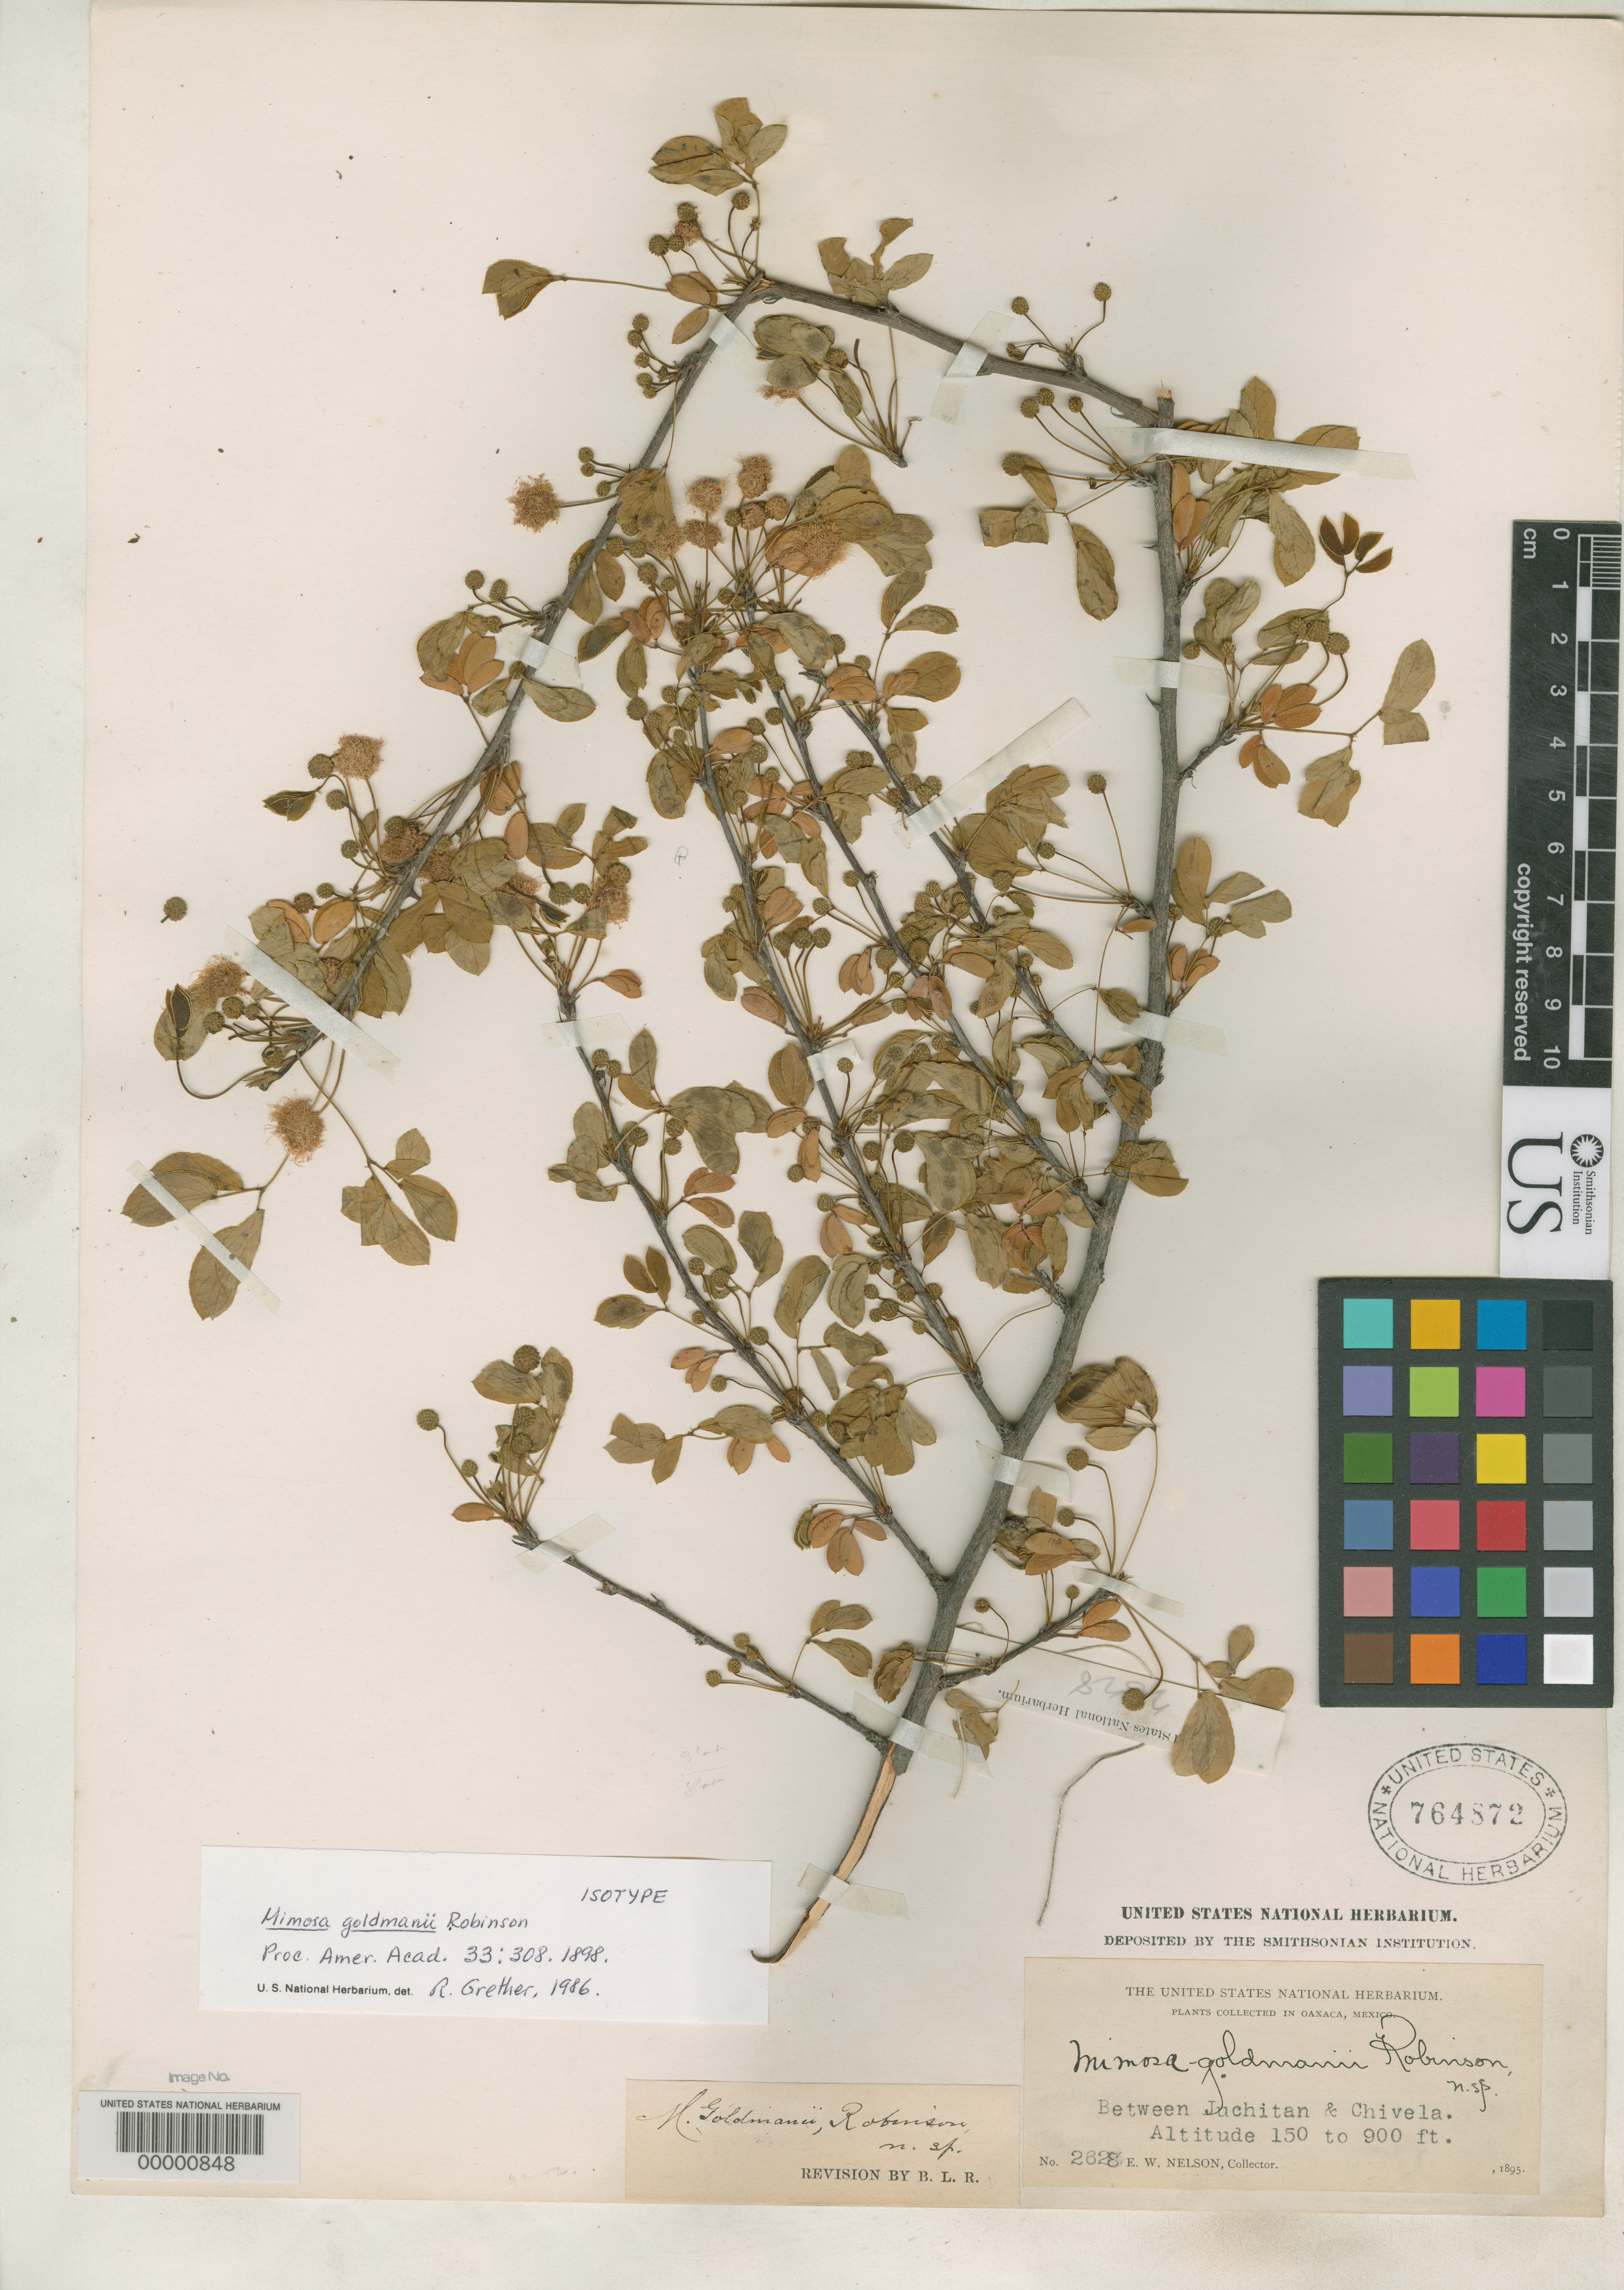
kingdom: Plantae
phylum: Tracheophyta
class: Magnoliopsida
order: Fabales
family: Fabaceae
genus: Mimosa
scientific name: Mimosa goldmanii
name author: B.L. Rob.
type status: Isotype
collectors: E. W. Nelson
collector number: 2628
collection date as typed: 1895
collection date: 1895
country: Mexico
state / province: Oaxaca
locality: Between Juchitan and Chivela.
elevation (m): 50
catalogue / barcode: US 764872